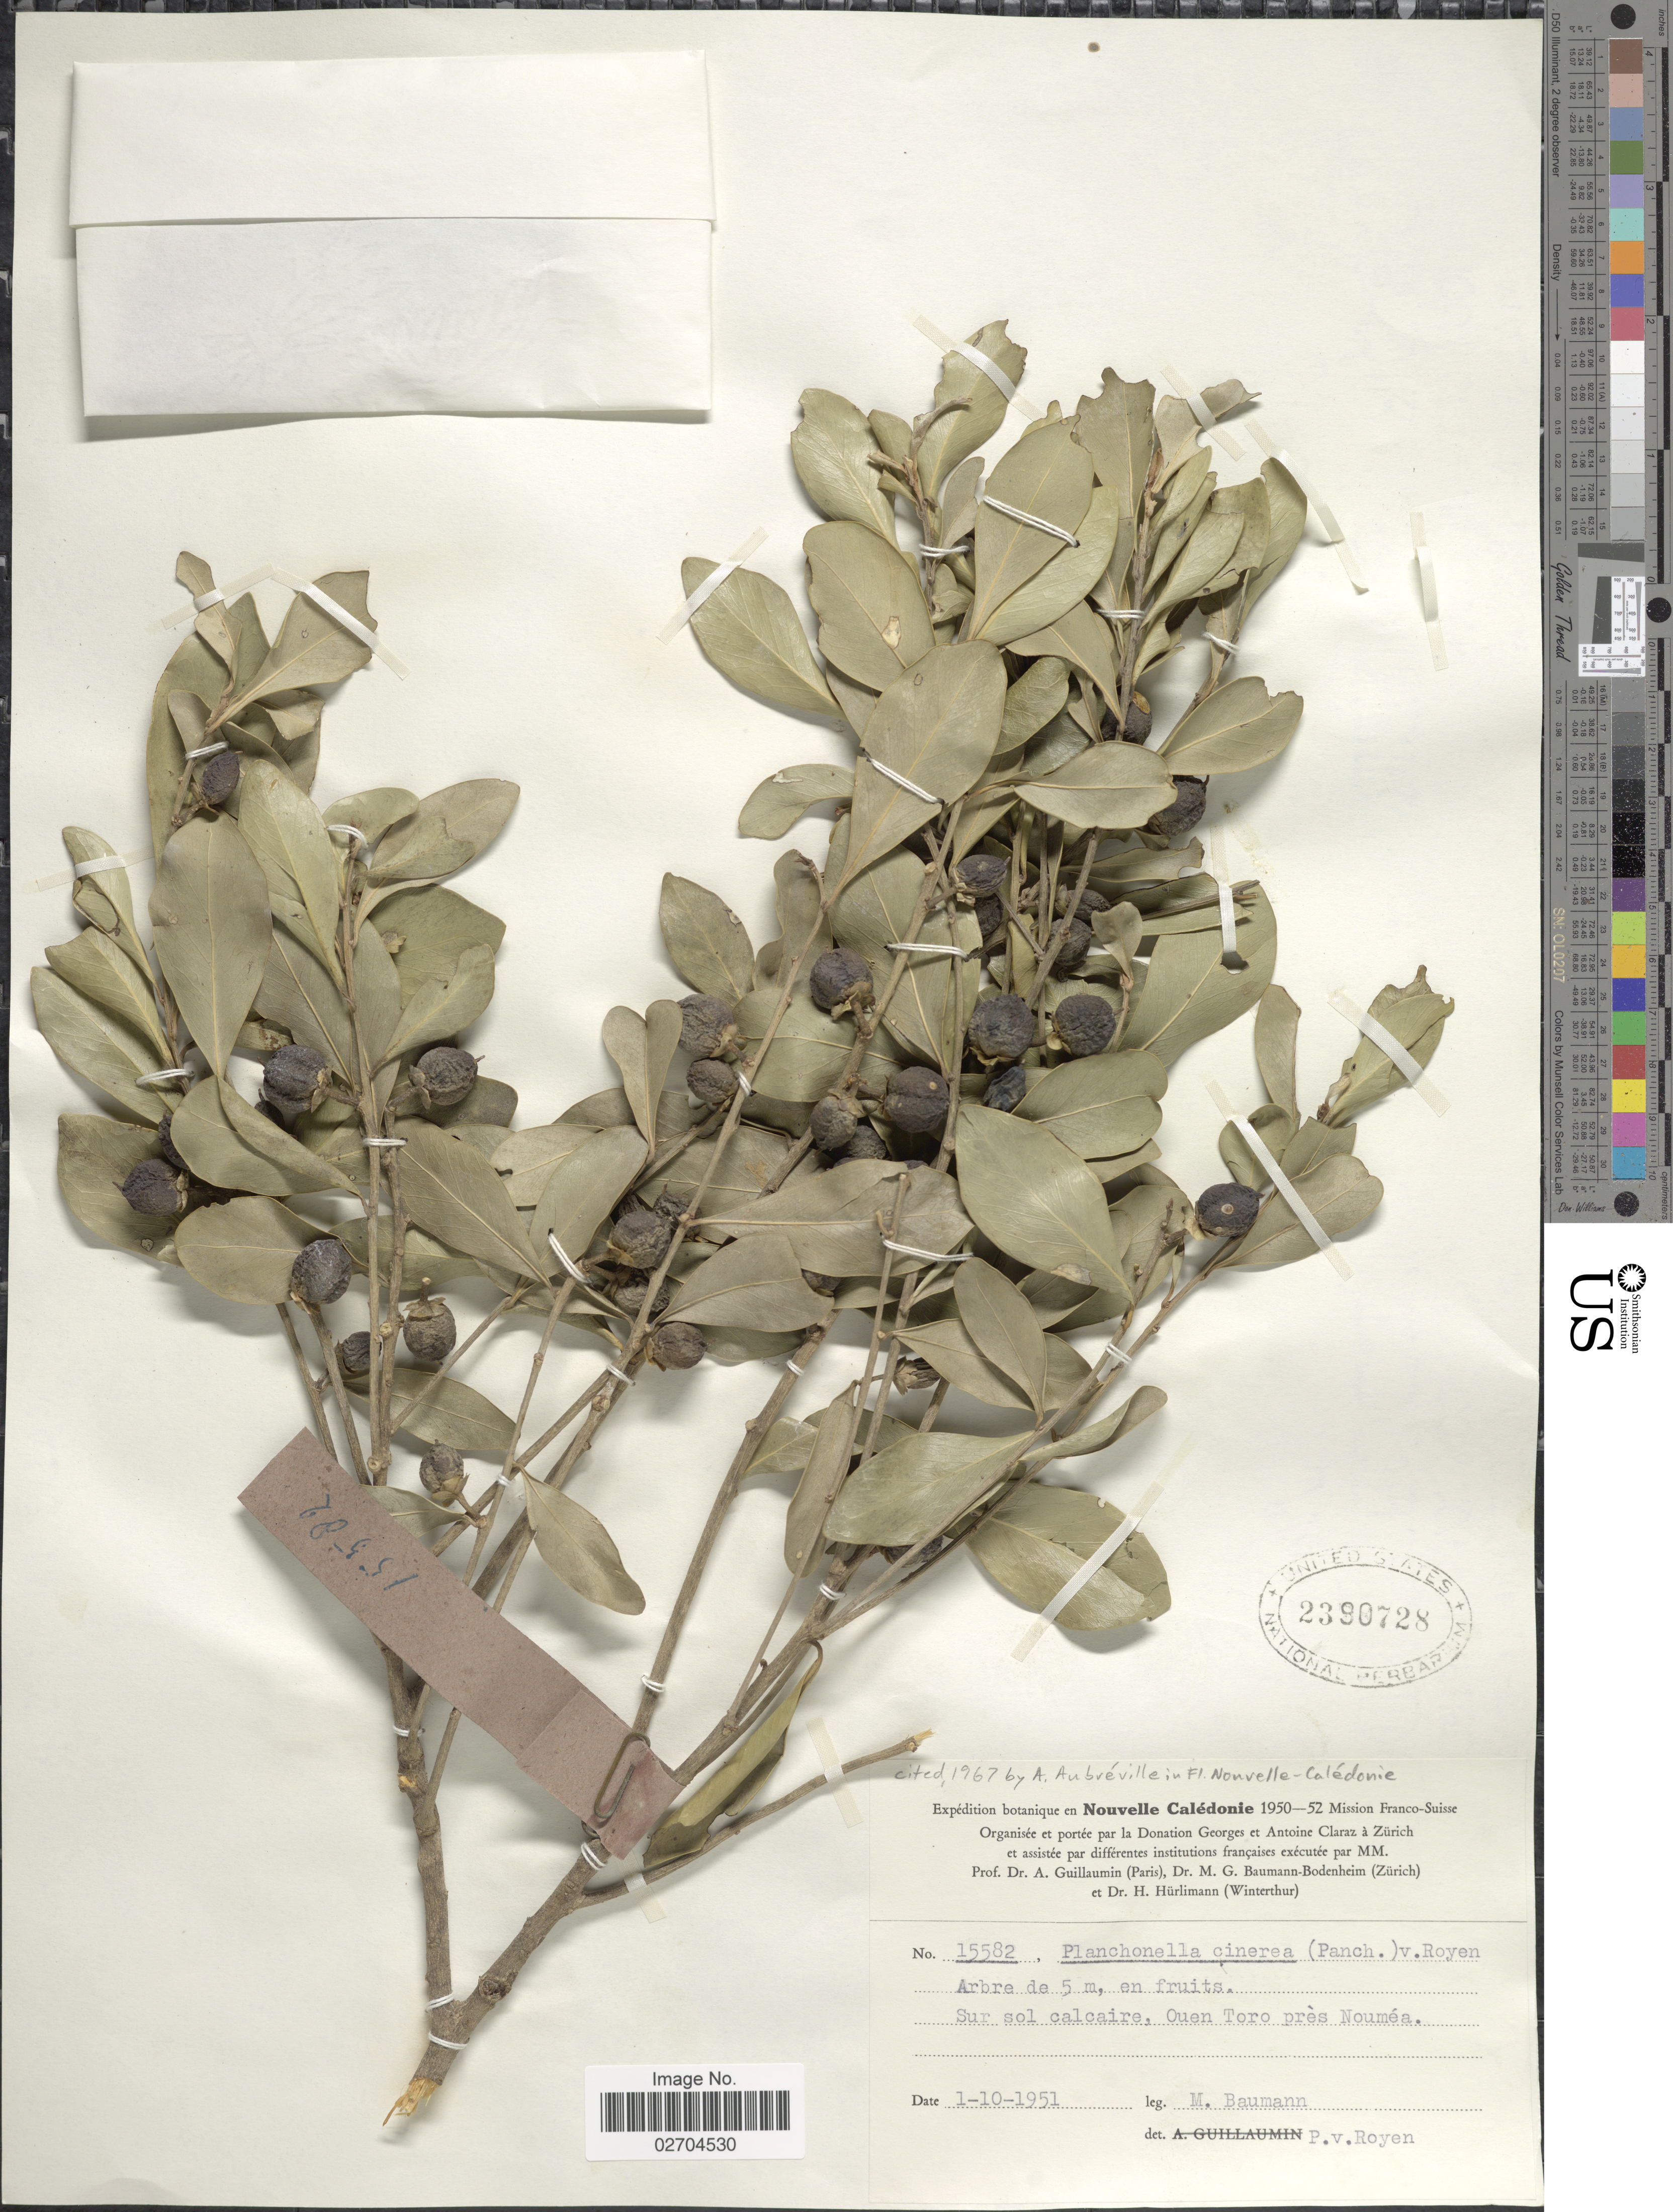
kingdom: Plantae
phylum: Tracheophyta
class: Magnoliopsida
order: Ericales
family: Sapotaceae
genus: Planchonella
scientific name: Planchonella cinerea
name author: (Pancher ex Baill.) P. Royen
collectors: M. G. Baumann-Bodenheim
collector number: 15582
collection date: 1951-10-01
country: New Caledonia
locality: Sur sol calcaire, Ouen Toro pres Noumea.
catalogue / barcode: US 2390728